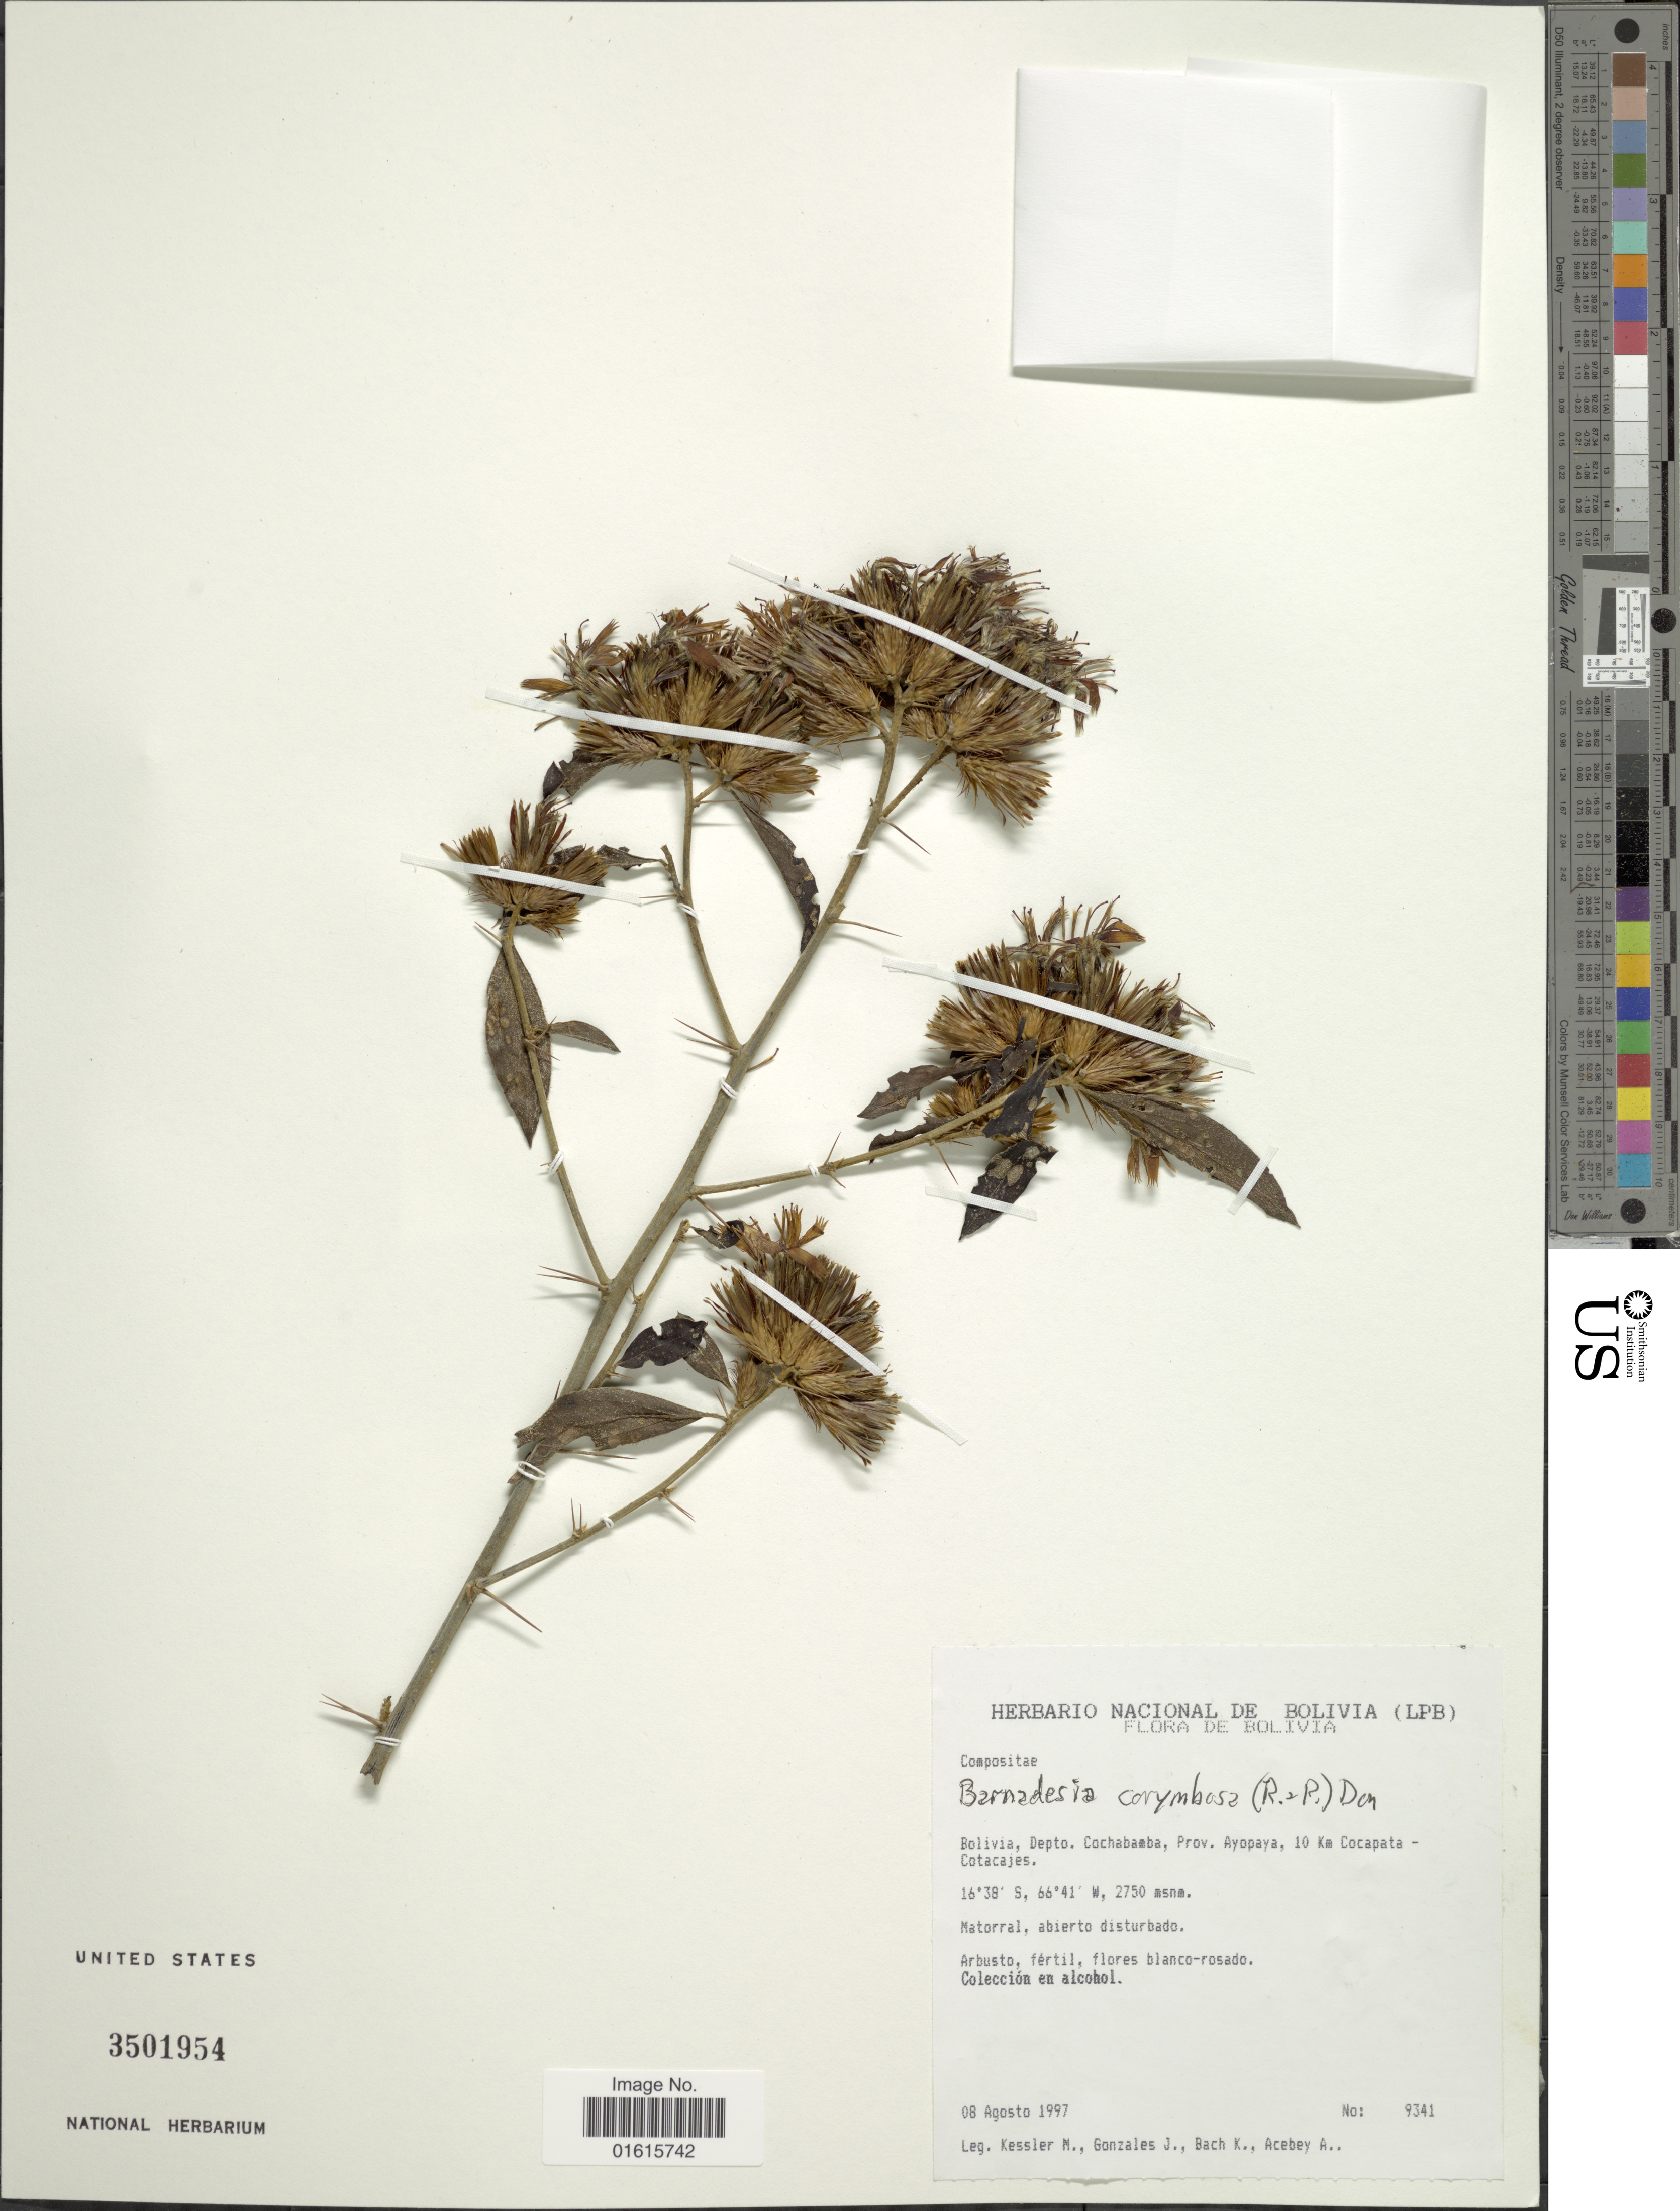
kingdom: Plantae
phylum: Tracheophyta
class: Magnoliopsida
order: Asterales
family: Asteraceae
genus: Barnadesia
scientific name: Barnadesia corymbosa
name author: (Ruiz & Pav.) D. Don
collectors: M. Kessler, J. Gonzales, K. Bach & A. Acebey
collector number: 9341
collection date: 1997-08-08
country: Bolivia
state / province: Cochabamba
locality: Prov. Ayopaya, 10 km Cocapata-Cotacajes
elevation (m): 2750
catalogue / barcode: US 3501954